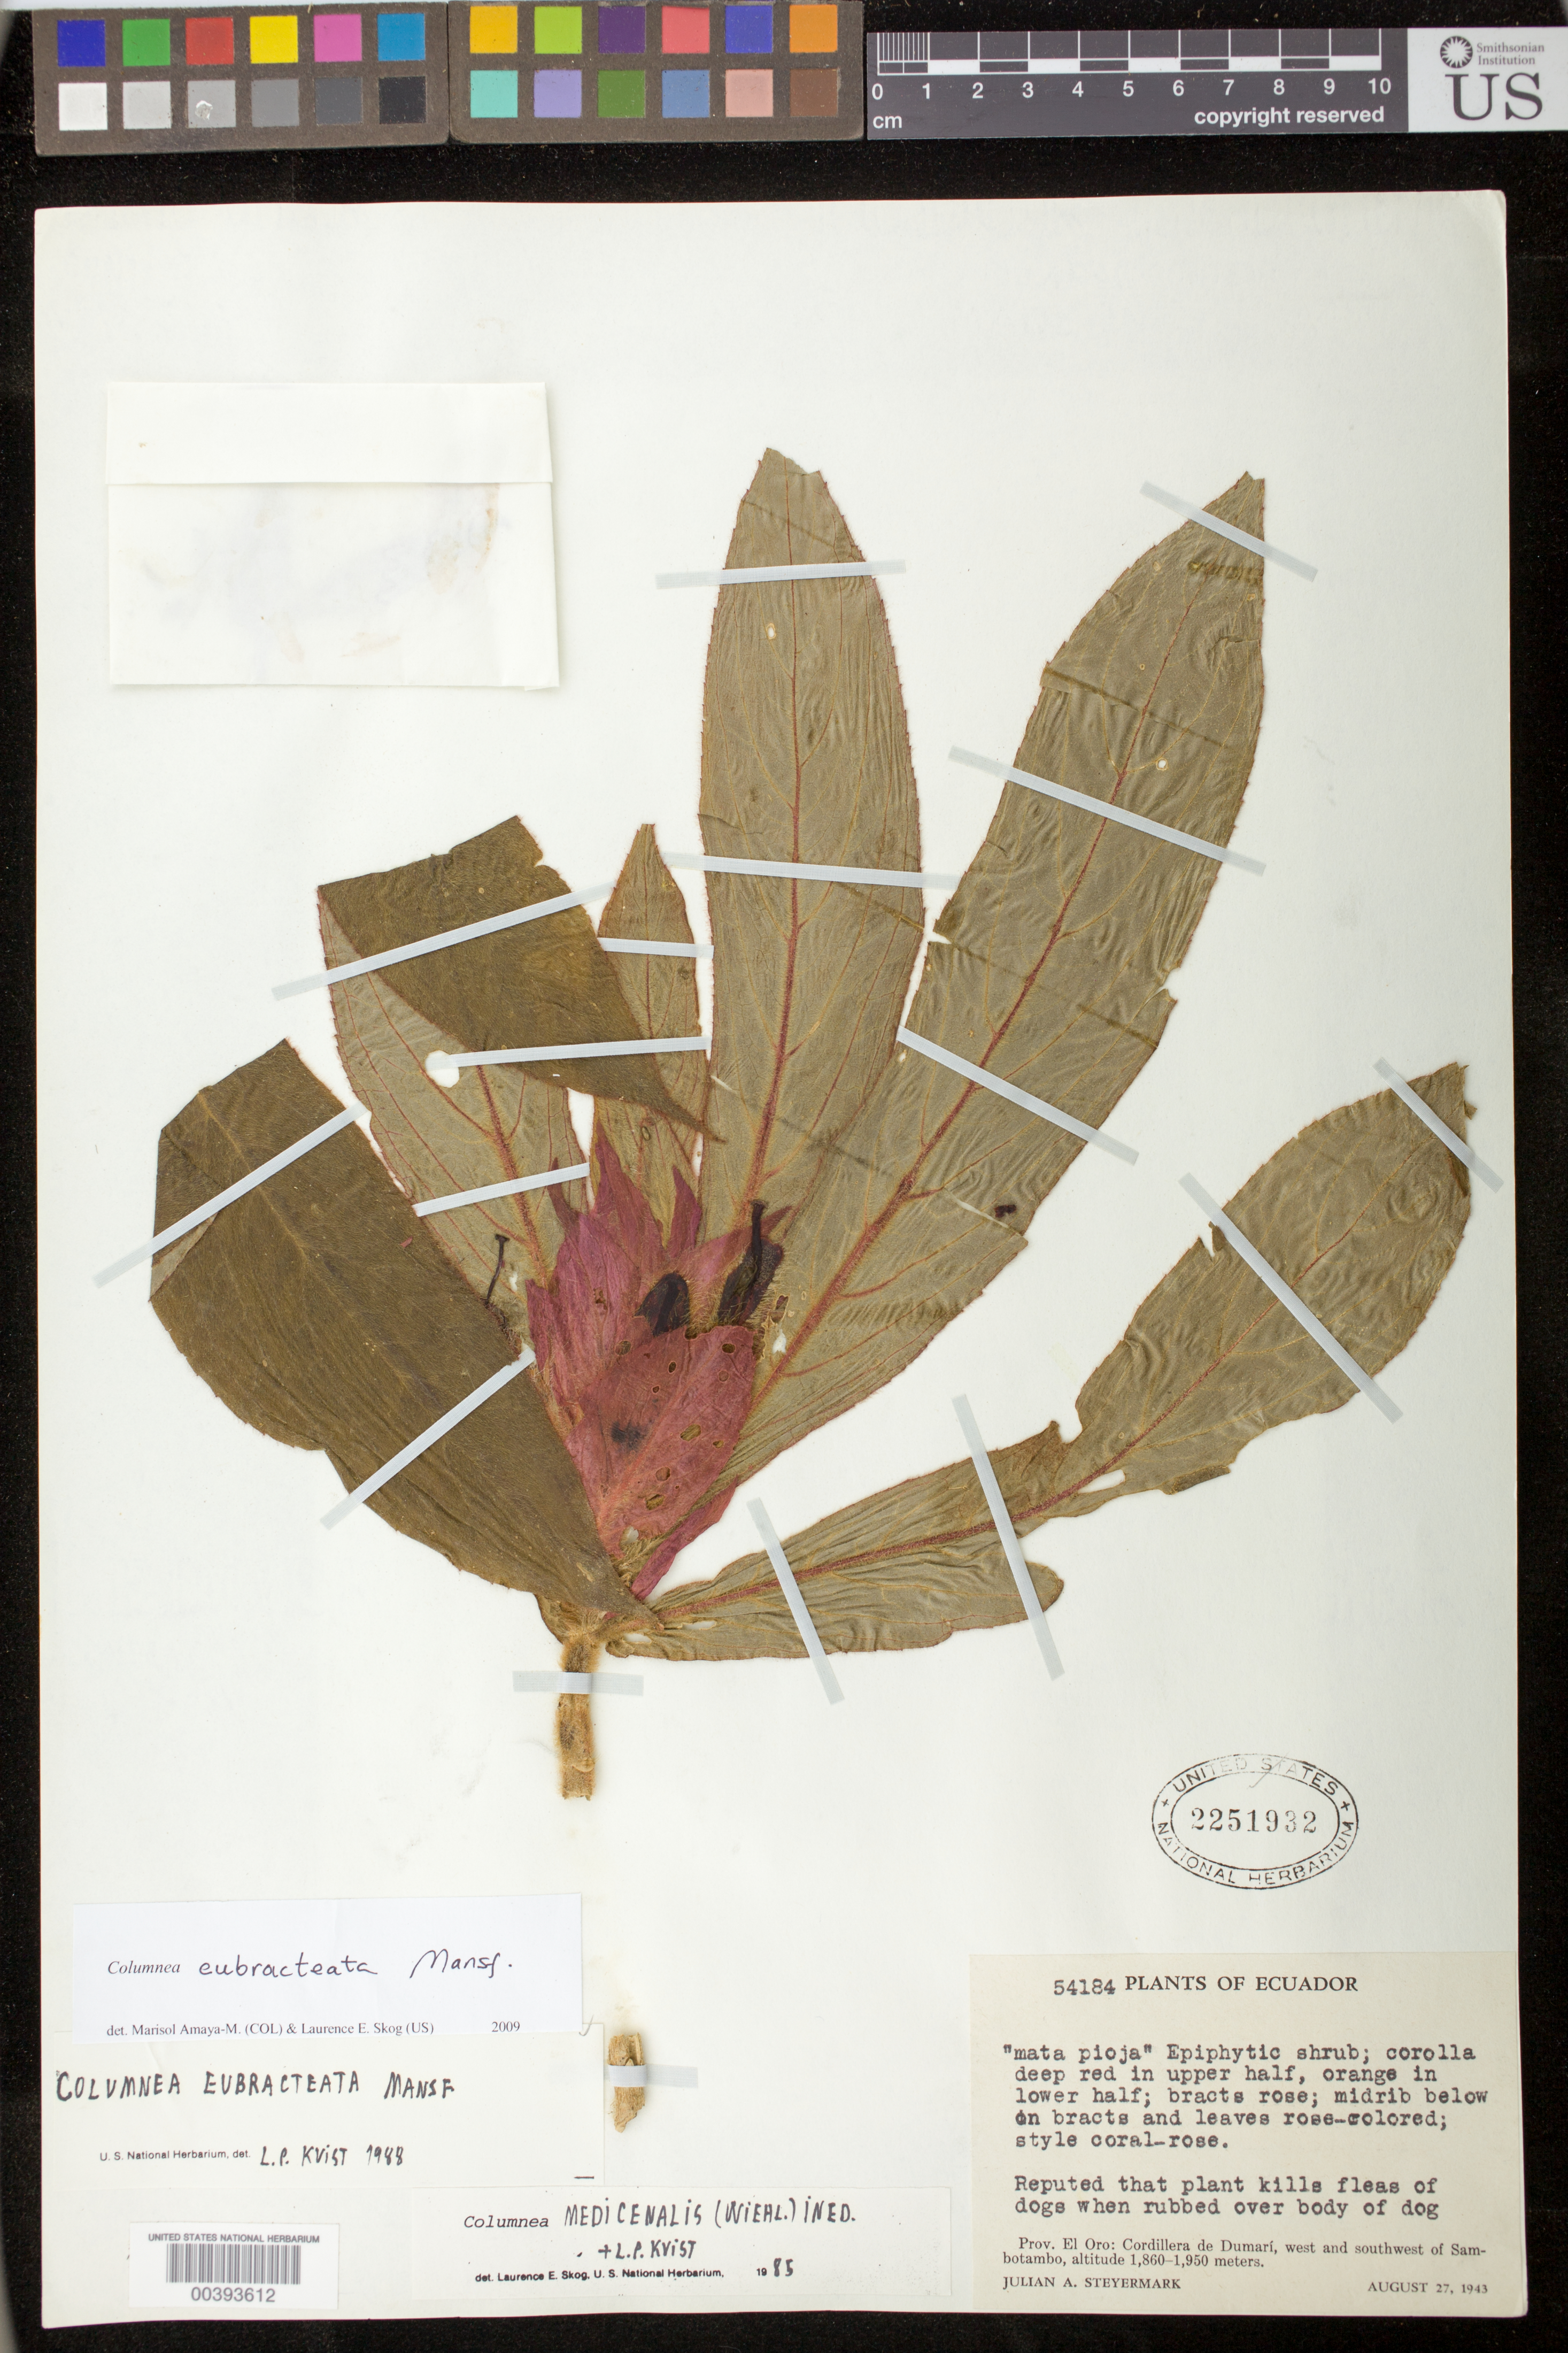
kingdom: Plantae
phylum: Tracheophyta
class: Magnoliopsida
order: Lamiales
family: Gesneriaceae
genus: Columnea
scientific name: Columnea eubracteata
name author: Mansf.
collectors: J. Steyermark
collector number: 54184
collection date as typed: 27 Aug 1943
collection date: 1943-08-27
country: Ecuador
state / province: El Oro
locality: Cordillera de Dumarí, W & SW of Sambotambo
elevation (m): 1860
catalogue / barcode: US 2251932